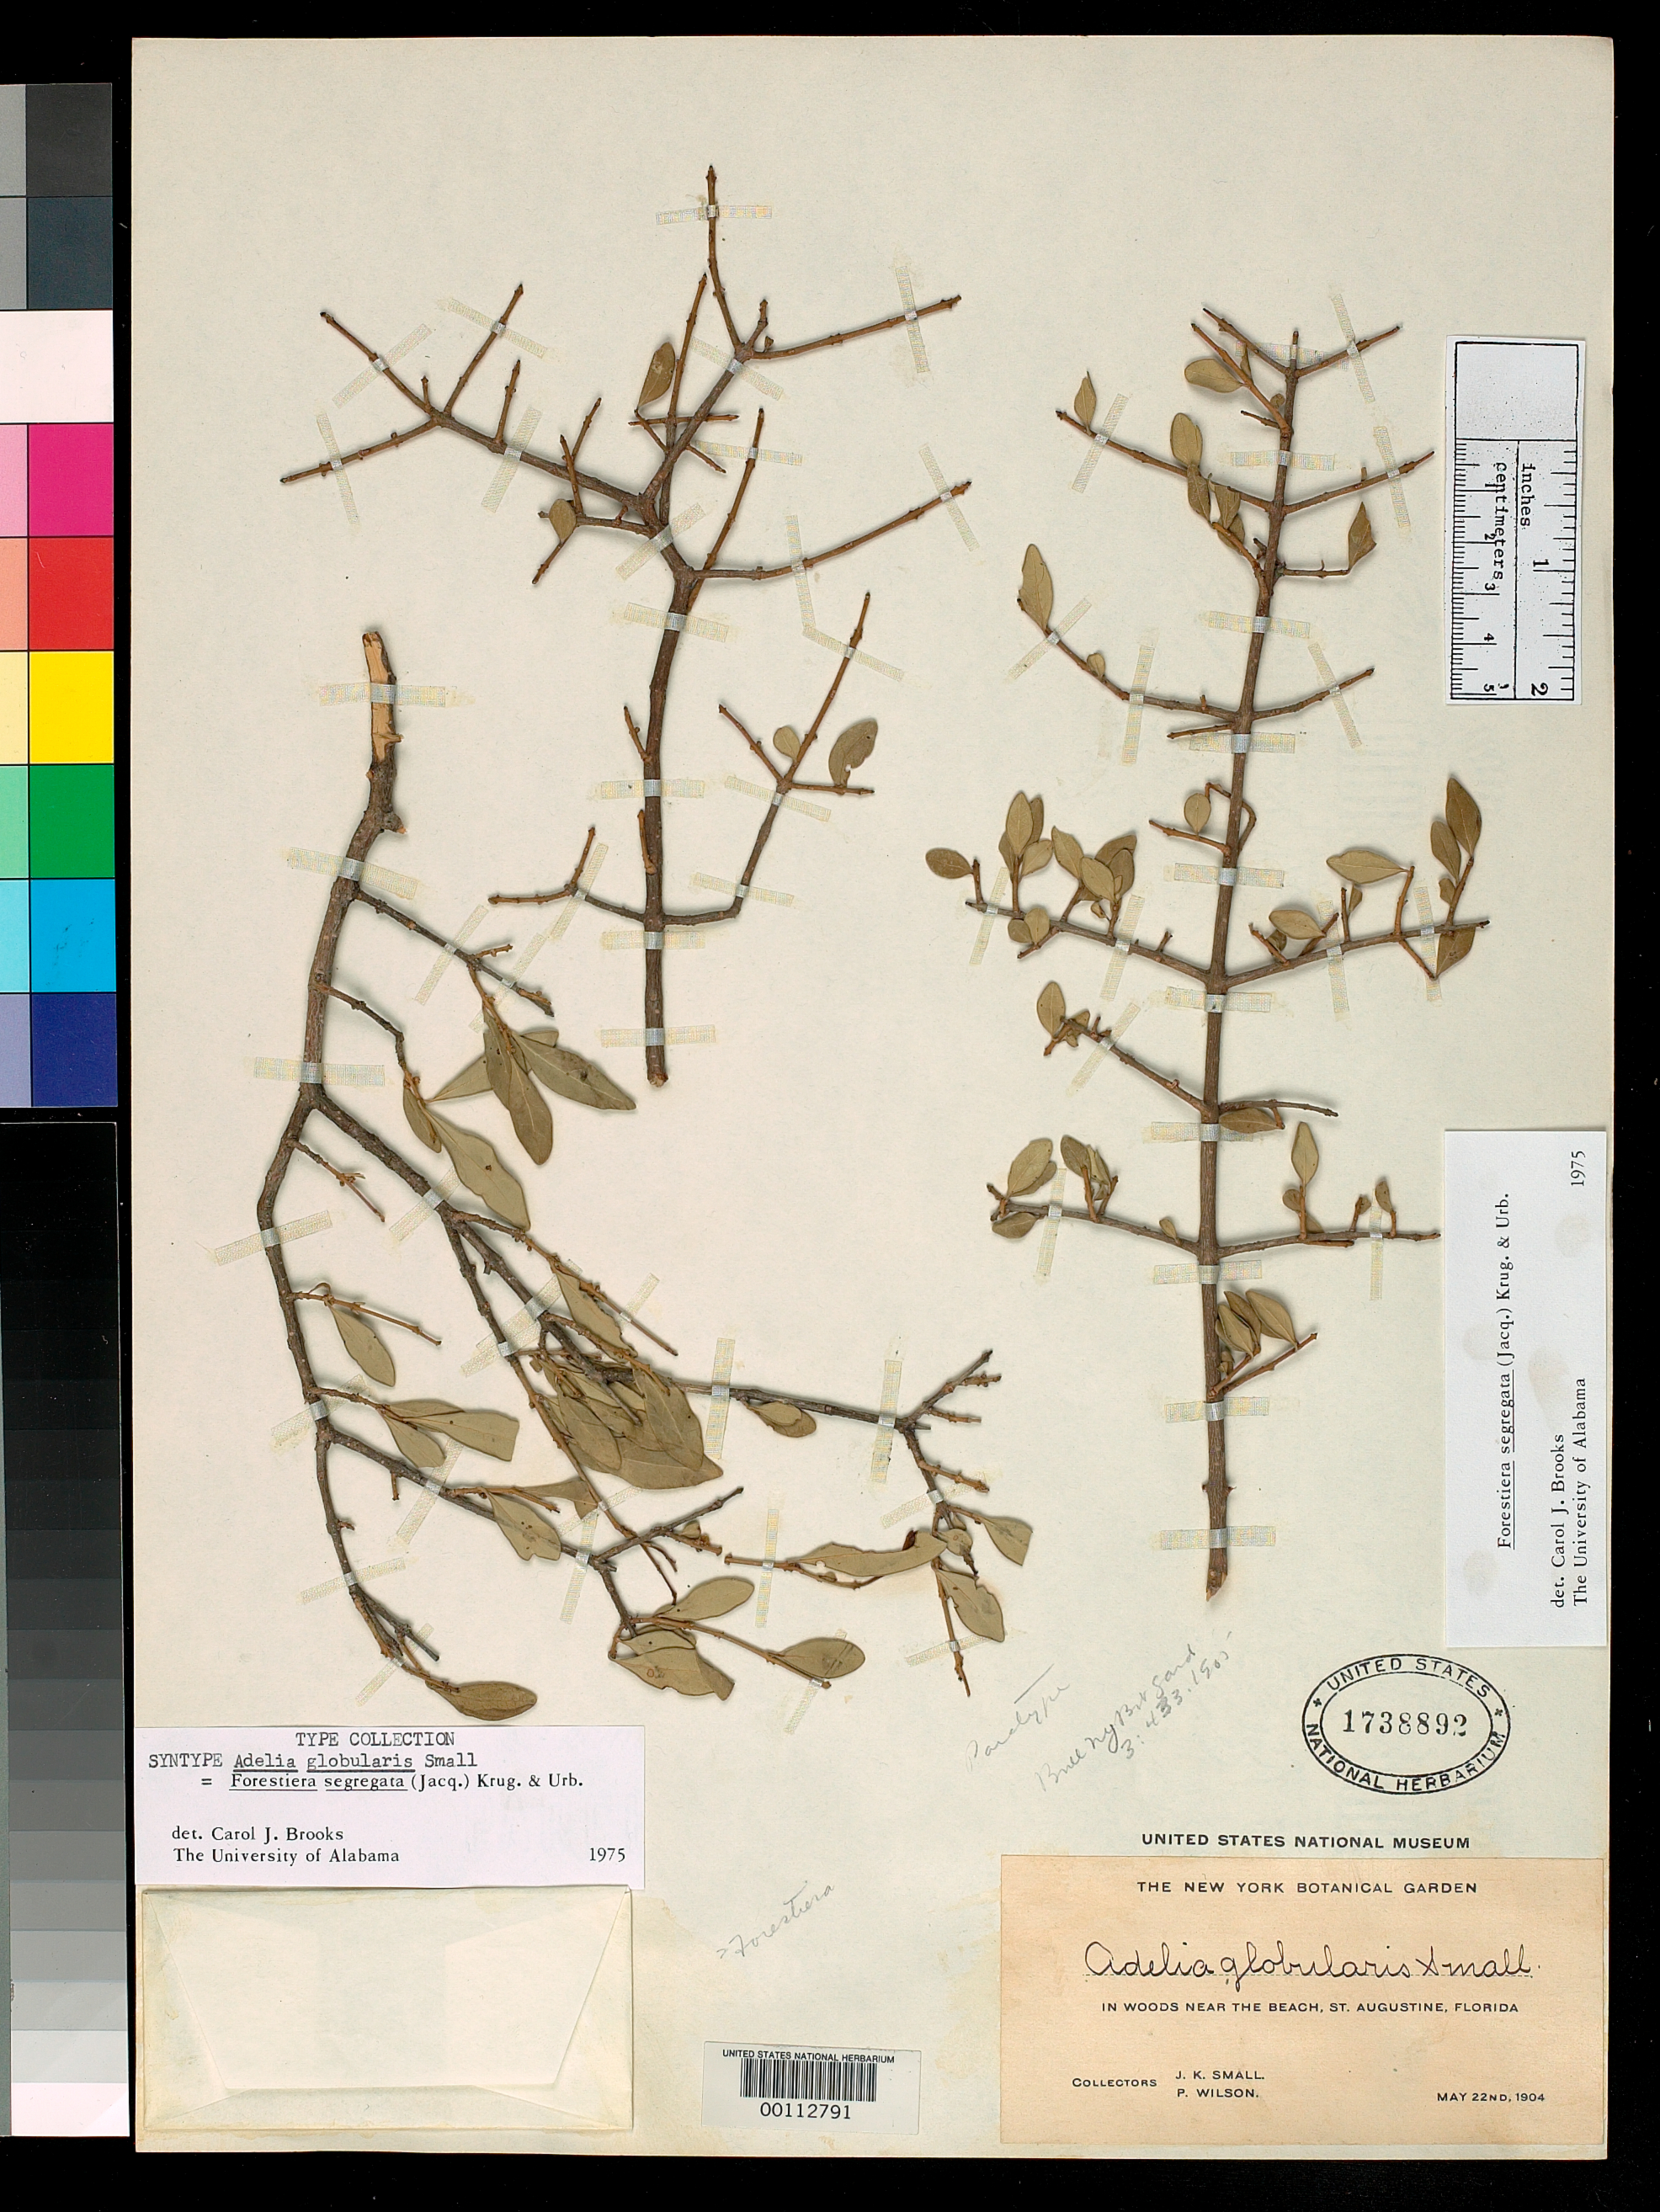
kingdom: Plantae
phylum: Tracheophyta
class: Magnoliopsida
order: Lamiales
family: Oleaceae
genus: Adelia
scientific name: Adelia globularis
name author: Small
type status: Syntype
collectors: J. K. Small & P. Wilson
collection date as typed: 22 May 1904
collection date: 1904-05-22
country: United States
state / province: Florida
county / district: St. Johns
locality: St. Augustine.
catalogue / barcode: US 1738892